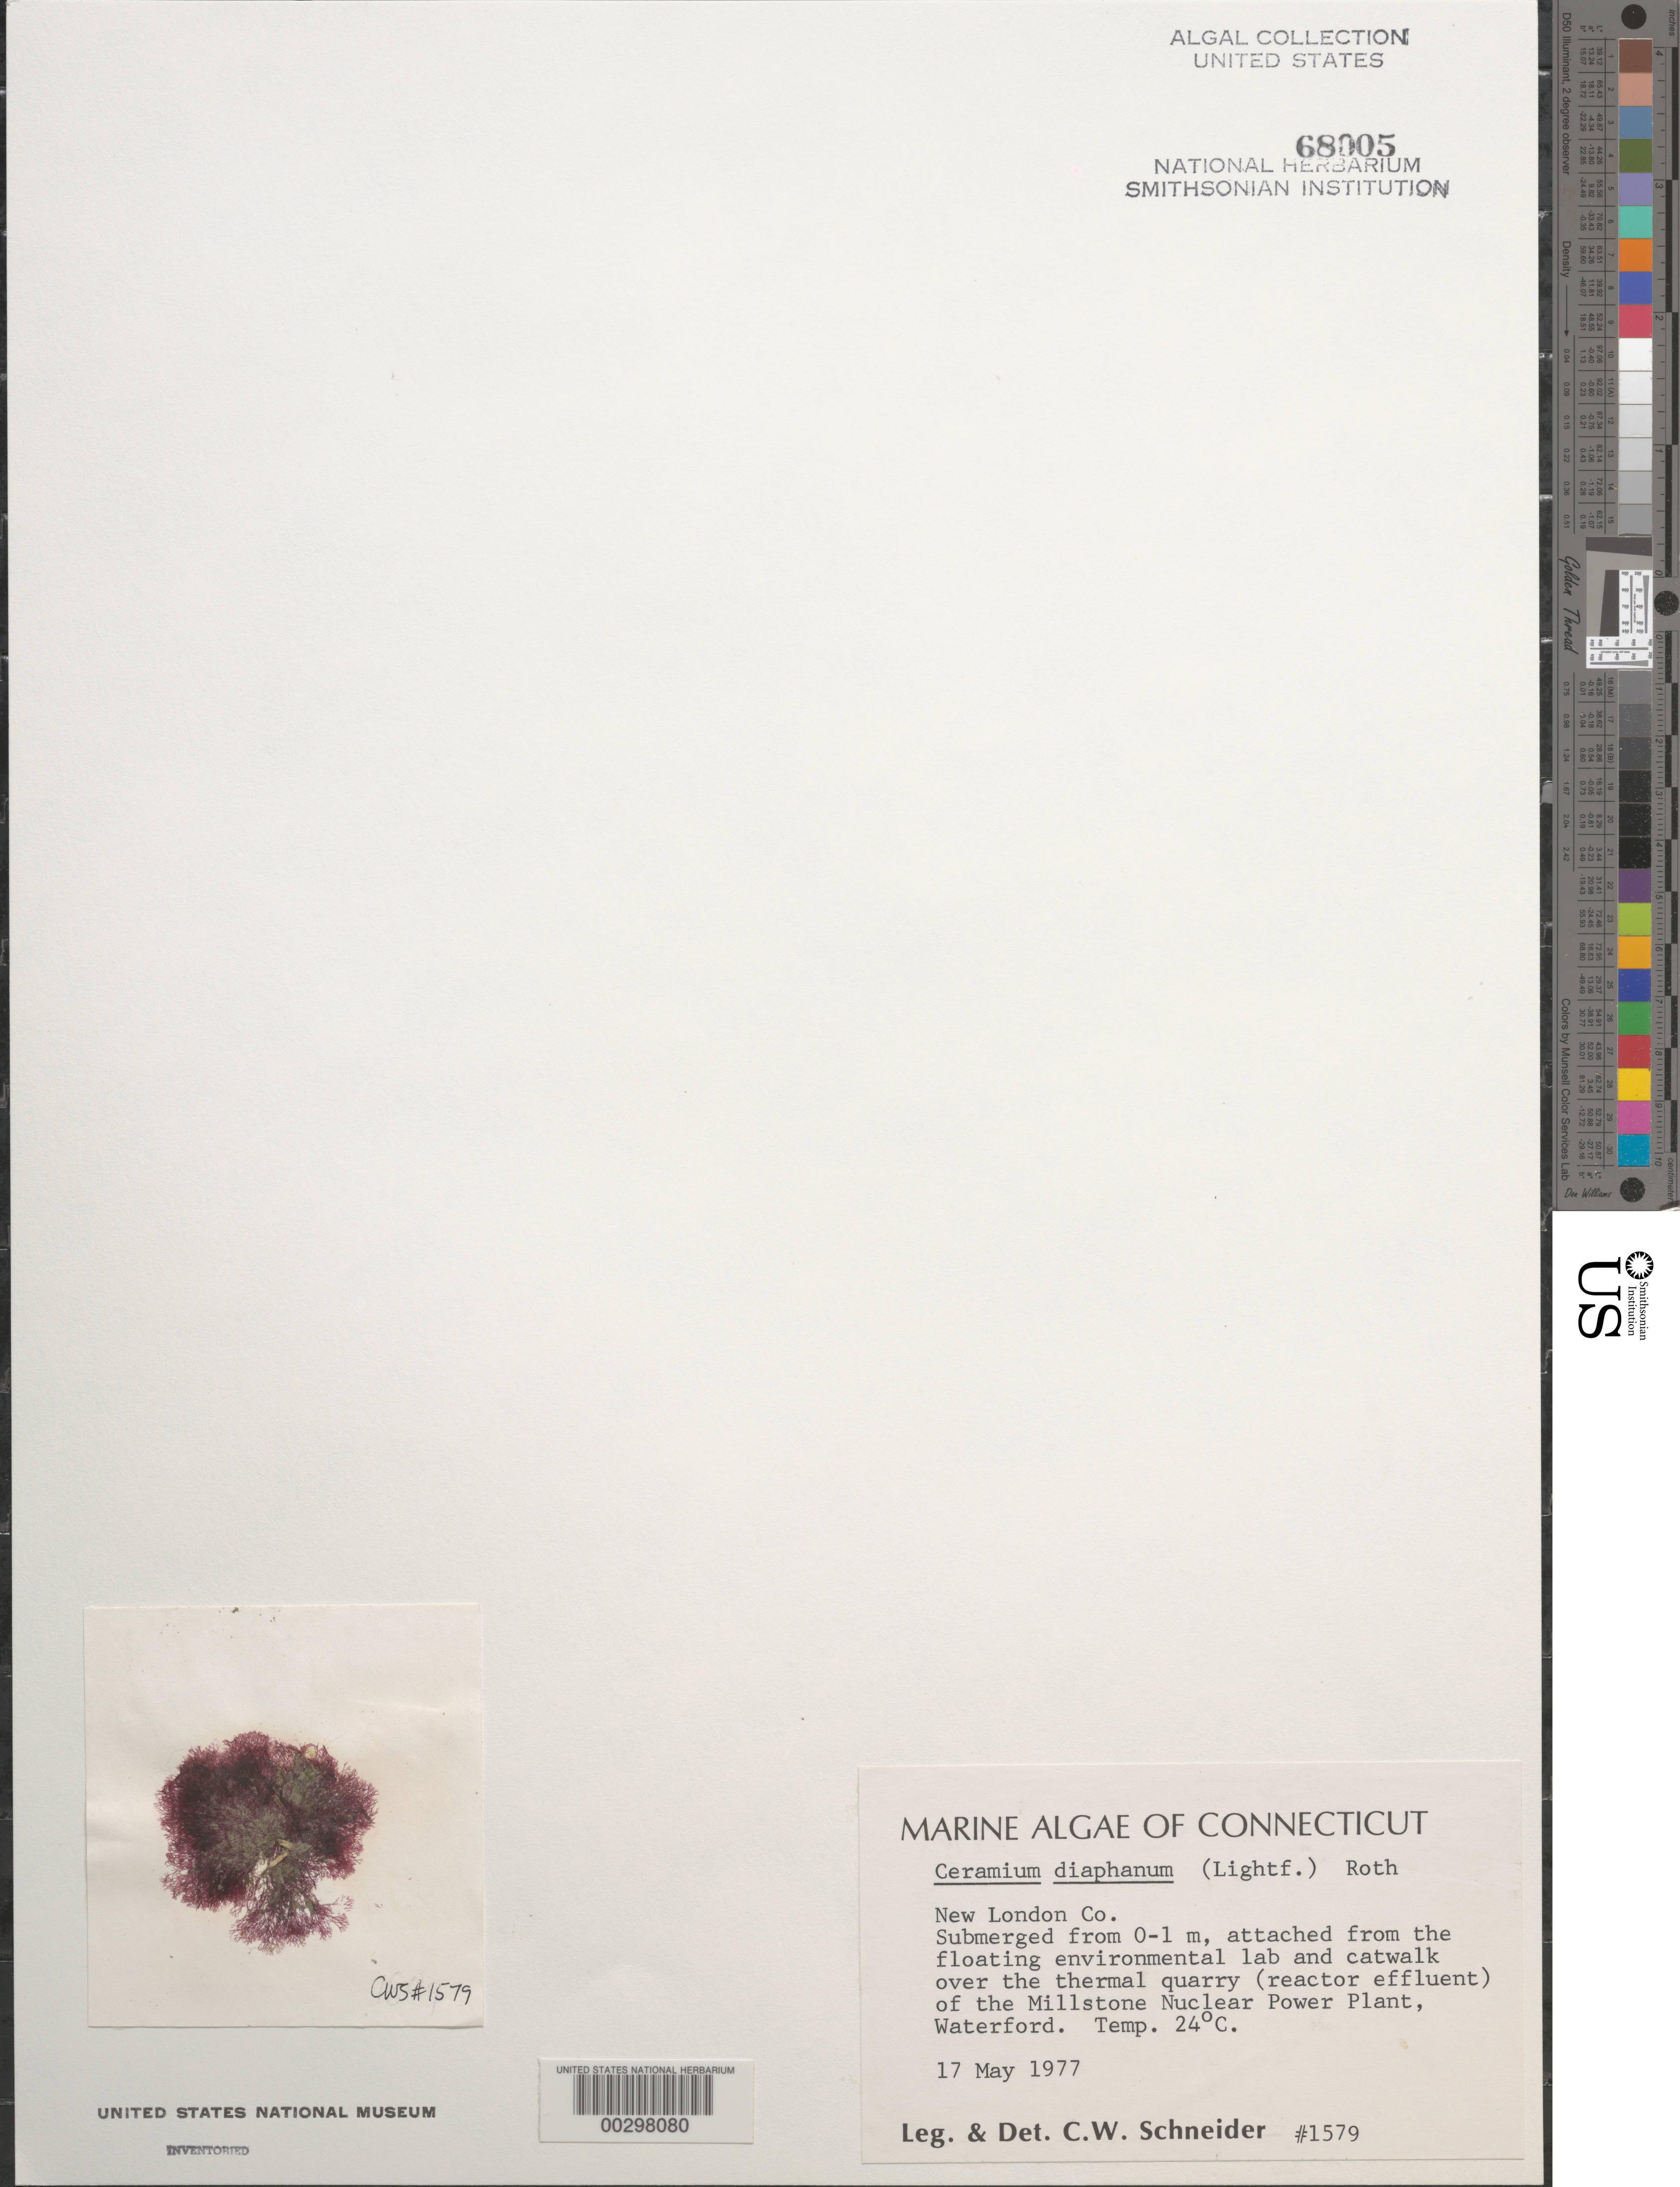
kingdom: Plantae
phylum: Rhodophyta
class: Florideophyceae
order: Ceramiales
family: Ceramiaceae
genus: Ceramium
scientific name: Ceramium diaphanum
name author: (Lightf.) Roth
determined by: Schneider, C. W.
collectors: C. W. Schneider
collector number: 1579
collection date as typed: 17 May 1977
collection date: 1977-05-17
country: United States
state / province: Connecticut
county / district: New London County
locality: Millstone Point Nuclear Power Plant, Waterford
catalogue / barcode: US 68005